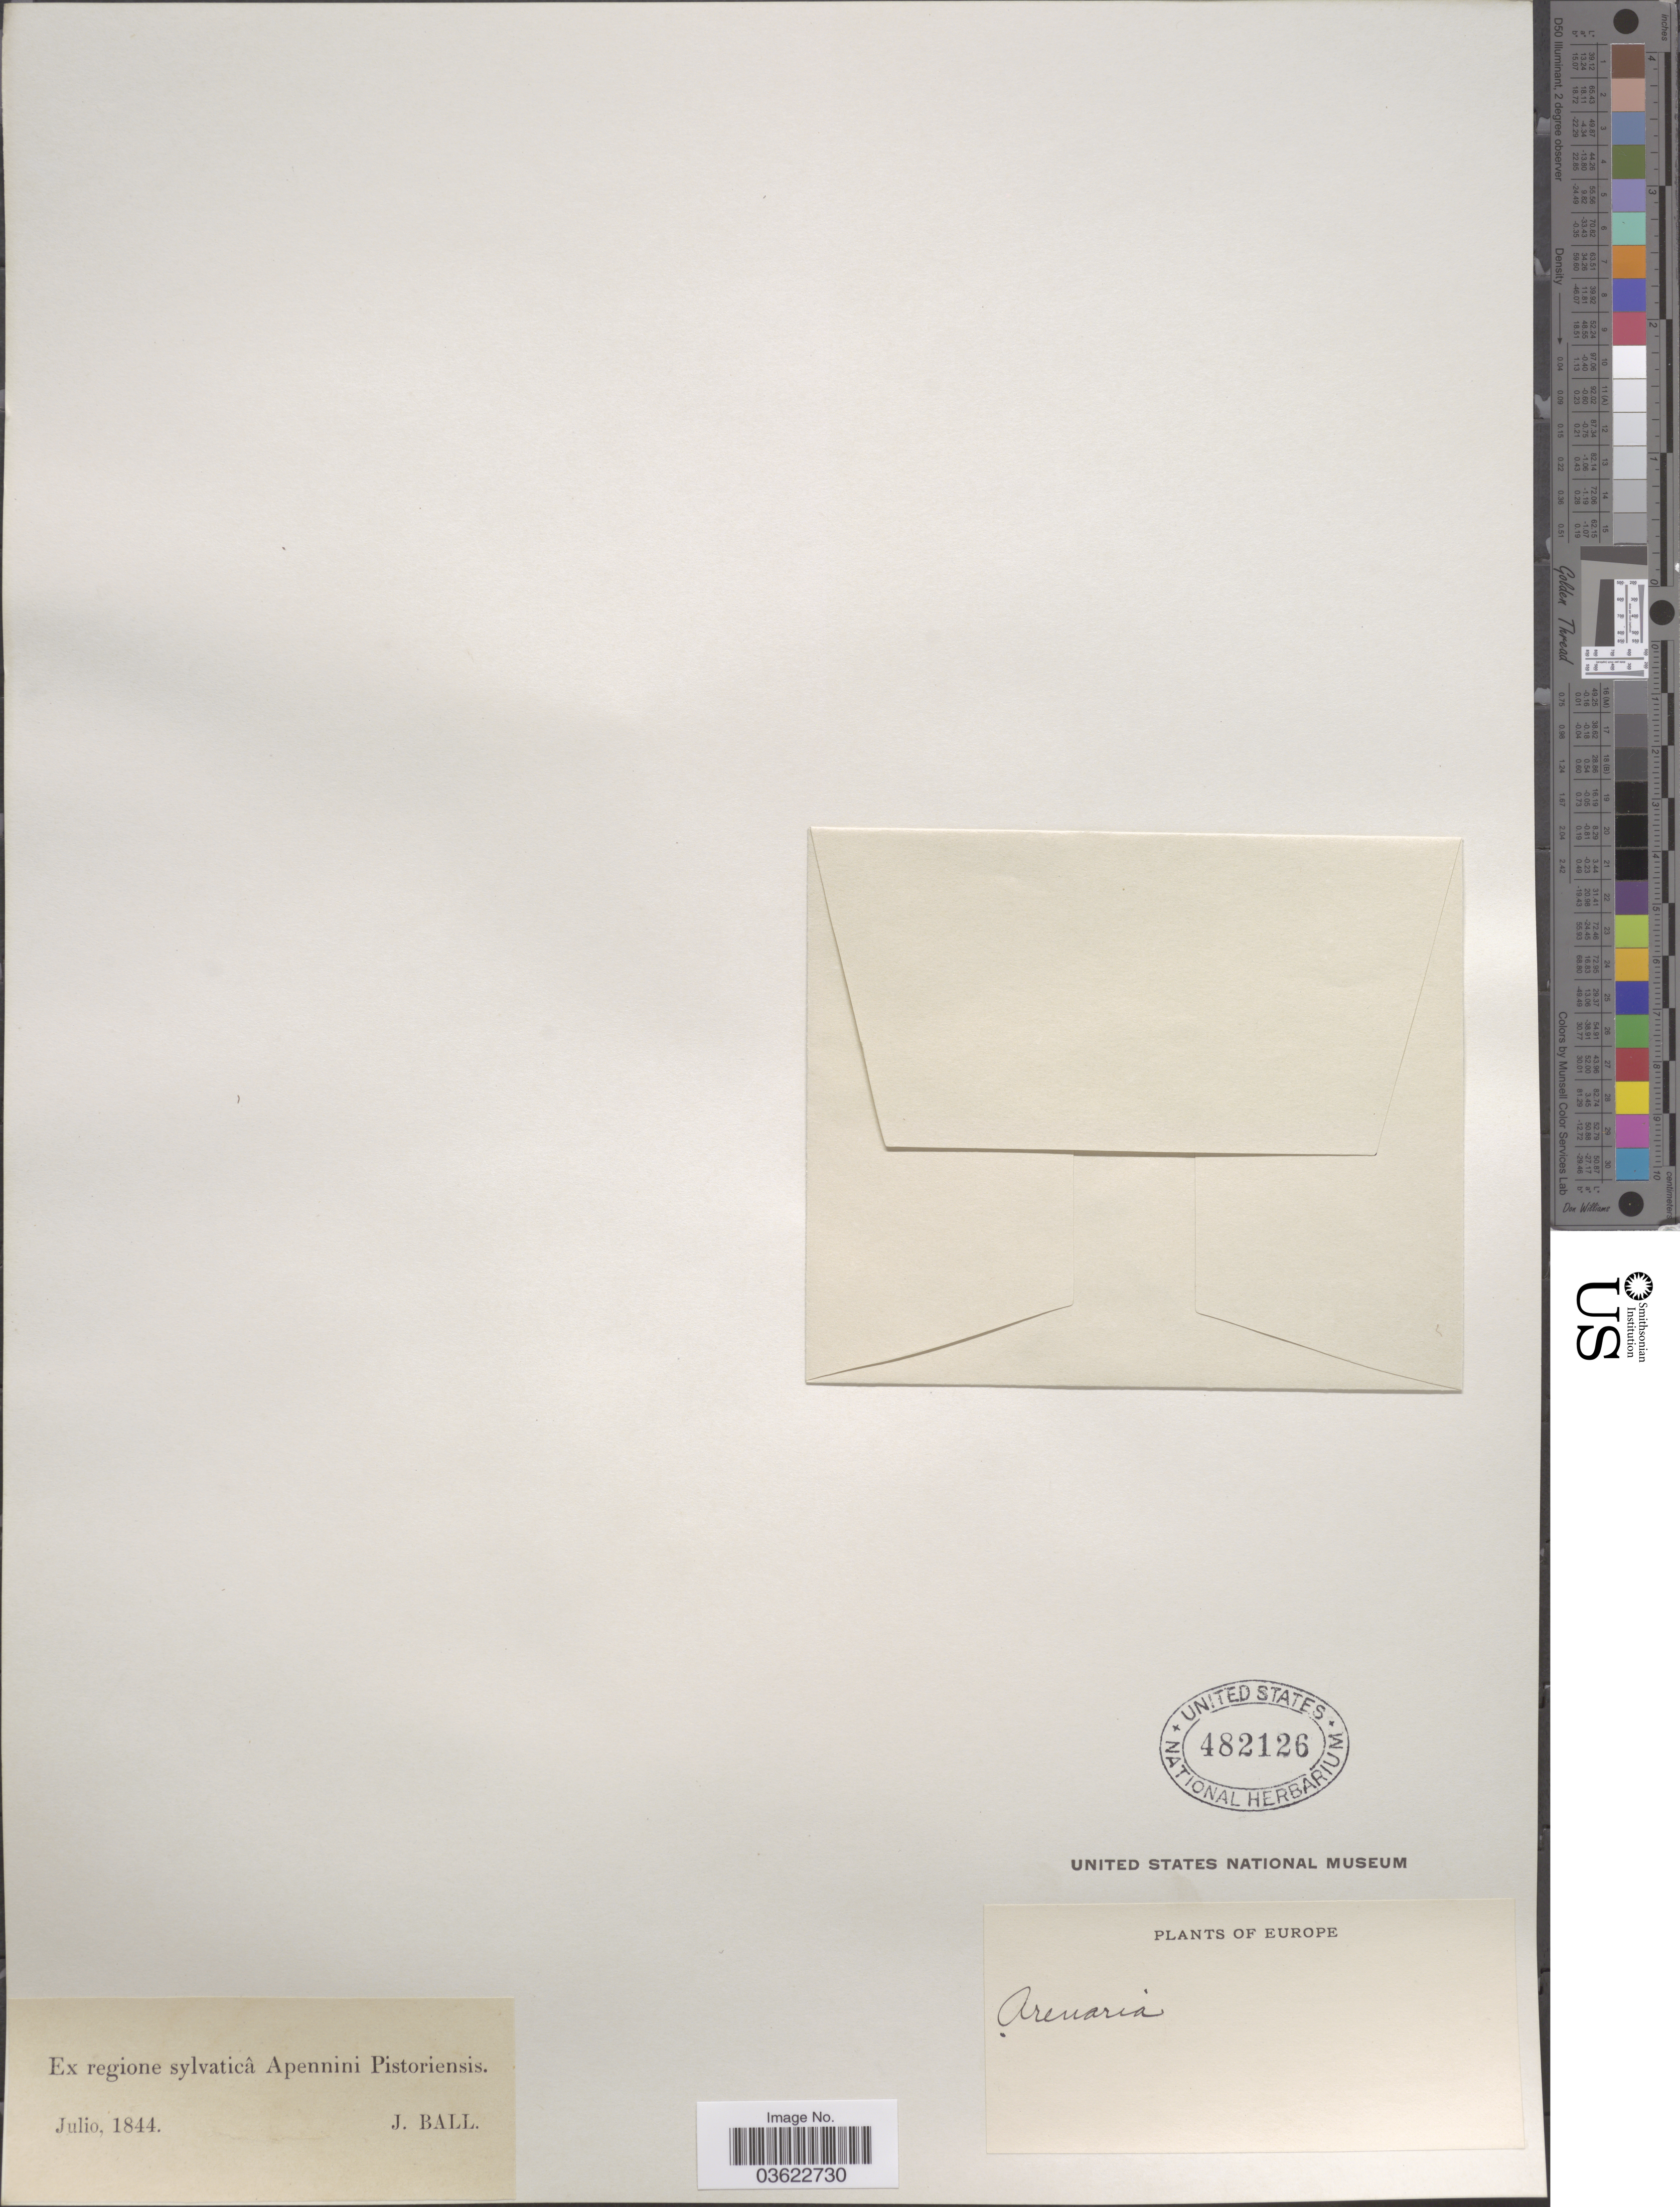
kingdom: Plantae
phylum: Tracheophyta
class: Magnoliopsida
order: Caryophyllales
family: Caryophyllaceae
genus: Arenaria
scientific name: Arenaria sp.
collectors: J. Ball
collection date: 1844-07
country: Italy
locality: Ex regione sylvaticâ Apennini Pistoriensis. Europe.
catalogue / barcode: US 482126